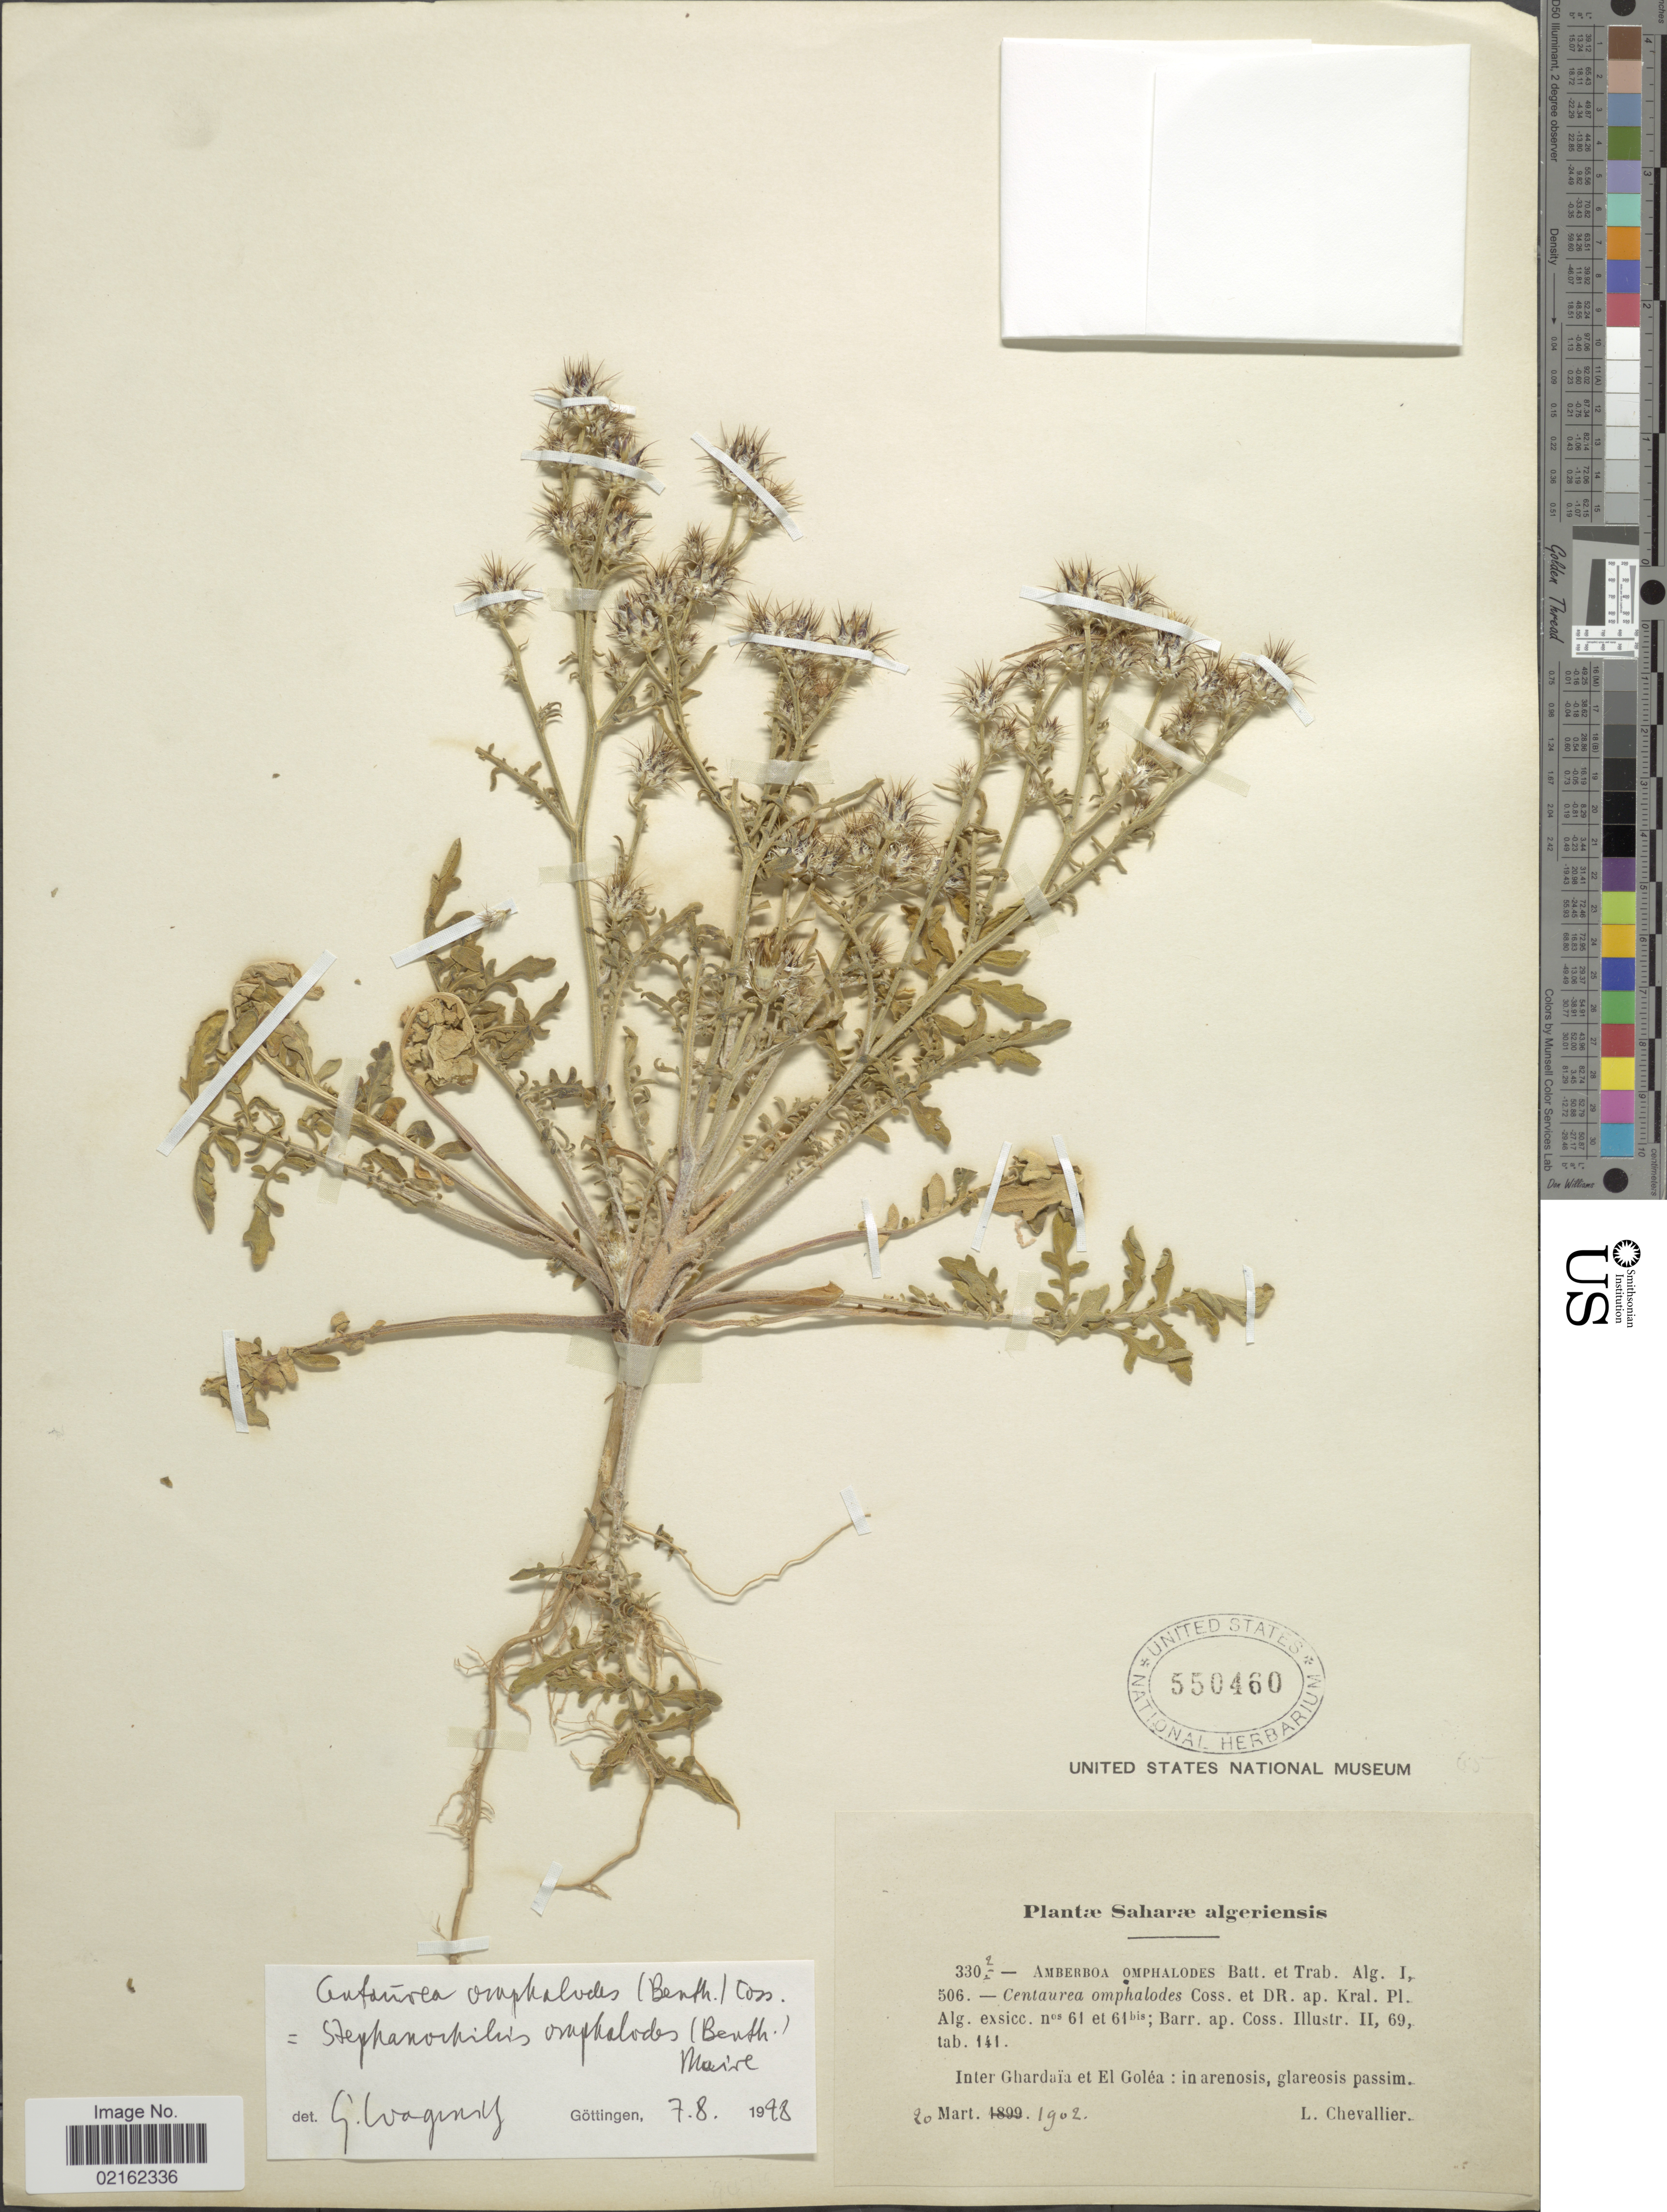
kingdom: Plantae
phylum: Tracheophyta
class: Magnoliopsida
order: Asterales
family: Asteraceae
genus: Centaurea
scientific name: Centaurea omphalodes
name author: (Benth. & Hook. f.) Coss. & Durieu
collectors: L. Chevallier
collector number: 330L*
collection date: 1902-03-20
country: Algeria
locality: Saharae algeriensis, inter Ghardaia et El Golea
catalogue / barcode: US 550460